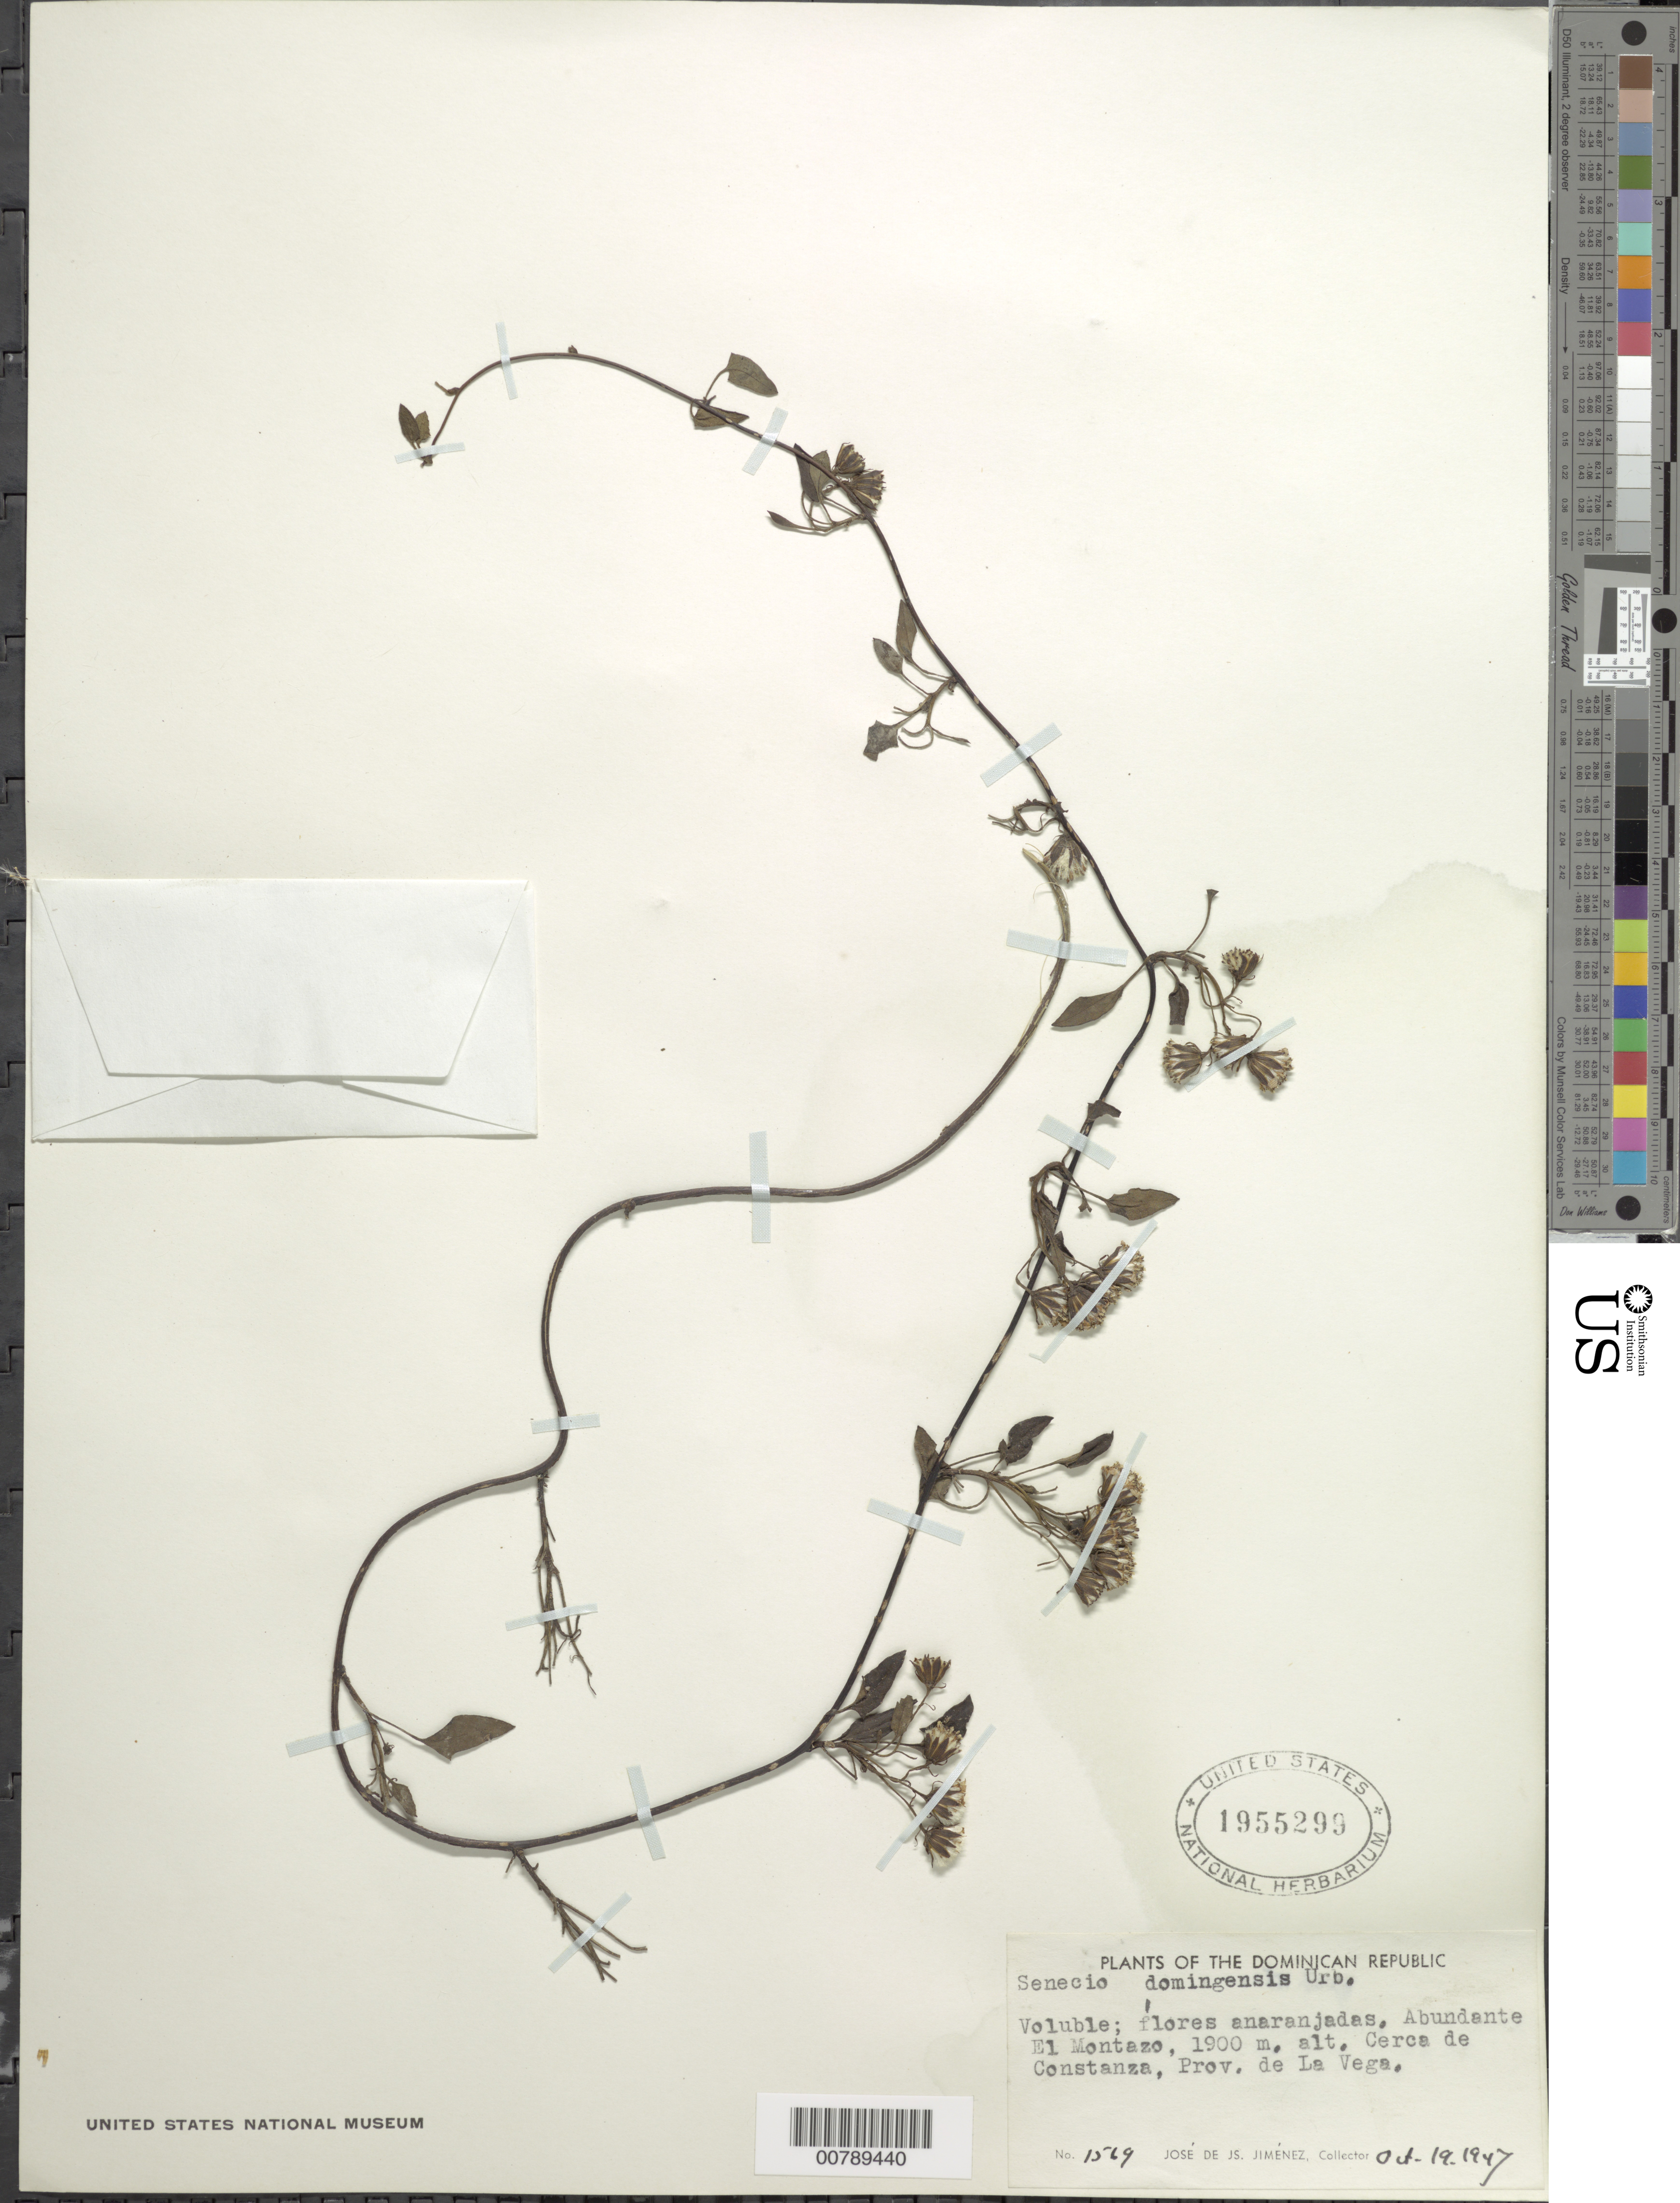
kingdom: Plantae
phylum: Tracheophyta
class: Magnoliopsida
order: Asterales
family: Asteraceae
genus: Leonis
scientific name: Leonis trineura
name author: (Griseb.) B. Nord.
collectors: J. J. Jiménez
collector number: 1569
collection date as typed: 19 Oct 1947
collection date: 1947-10-19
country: Dominican Republic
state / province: La Vega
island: Hispaniola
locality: El Montazo. Cerca de Constanza, Provincia de La Vega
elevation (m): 1900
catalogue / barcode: US 1955299